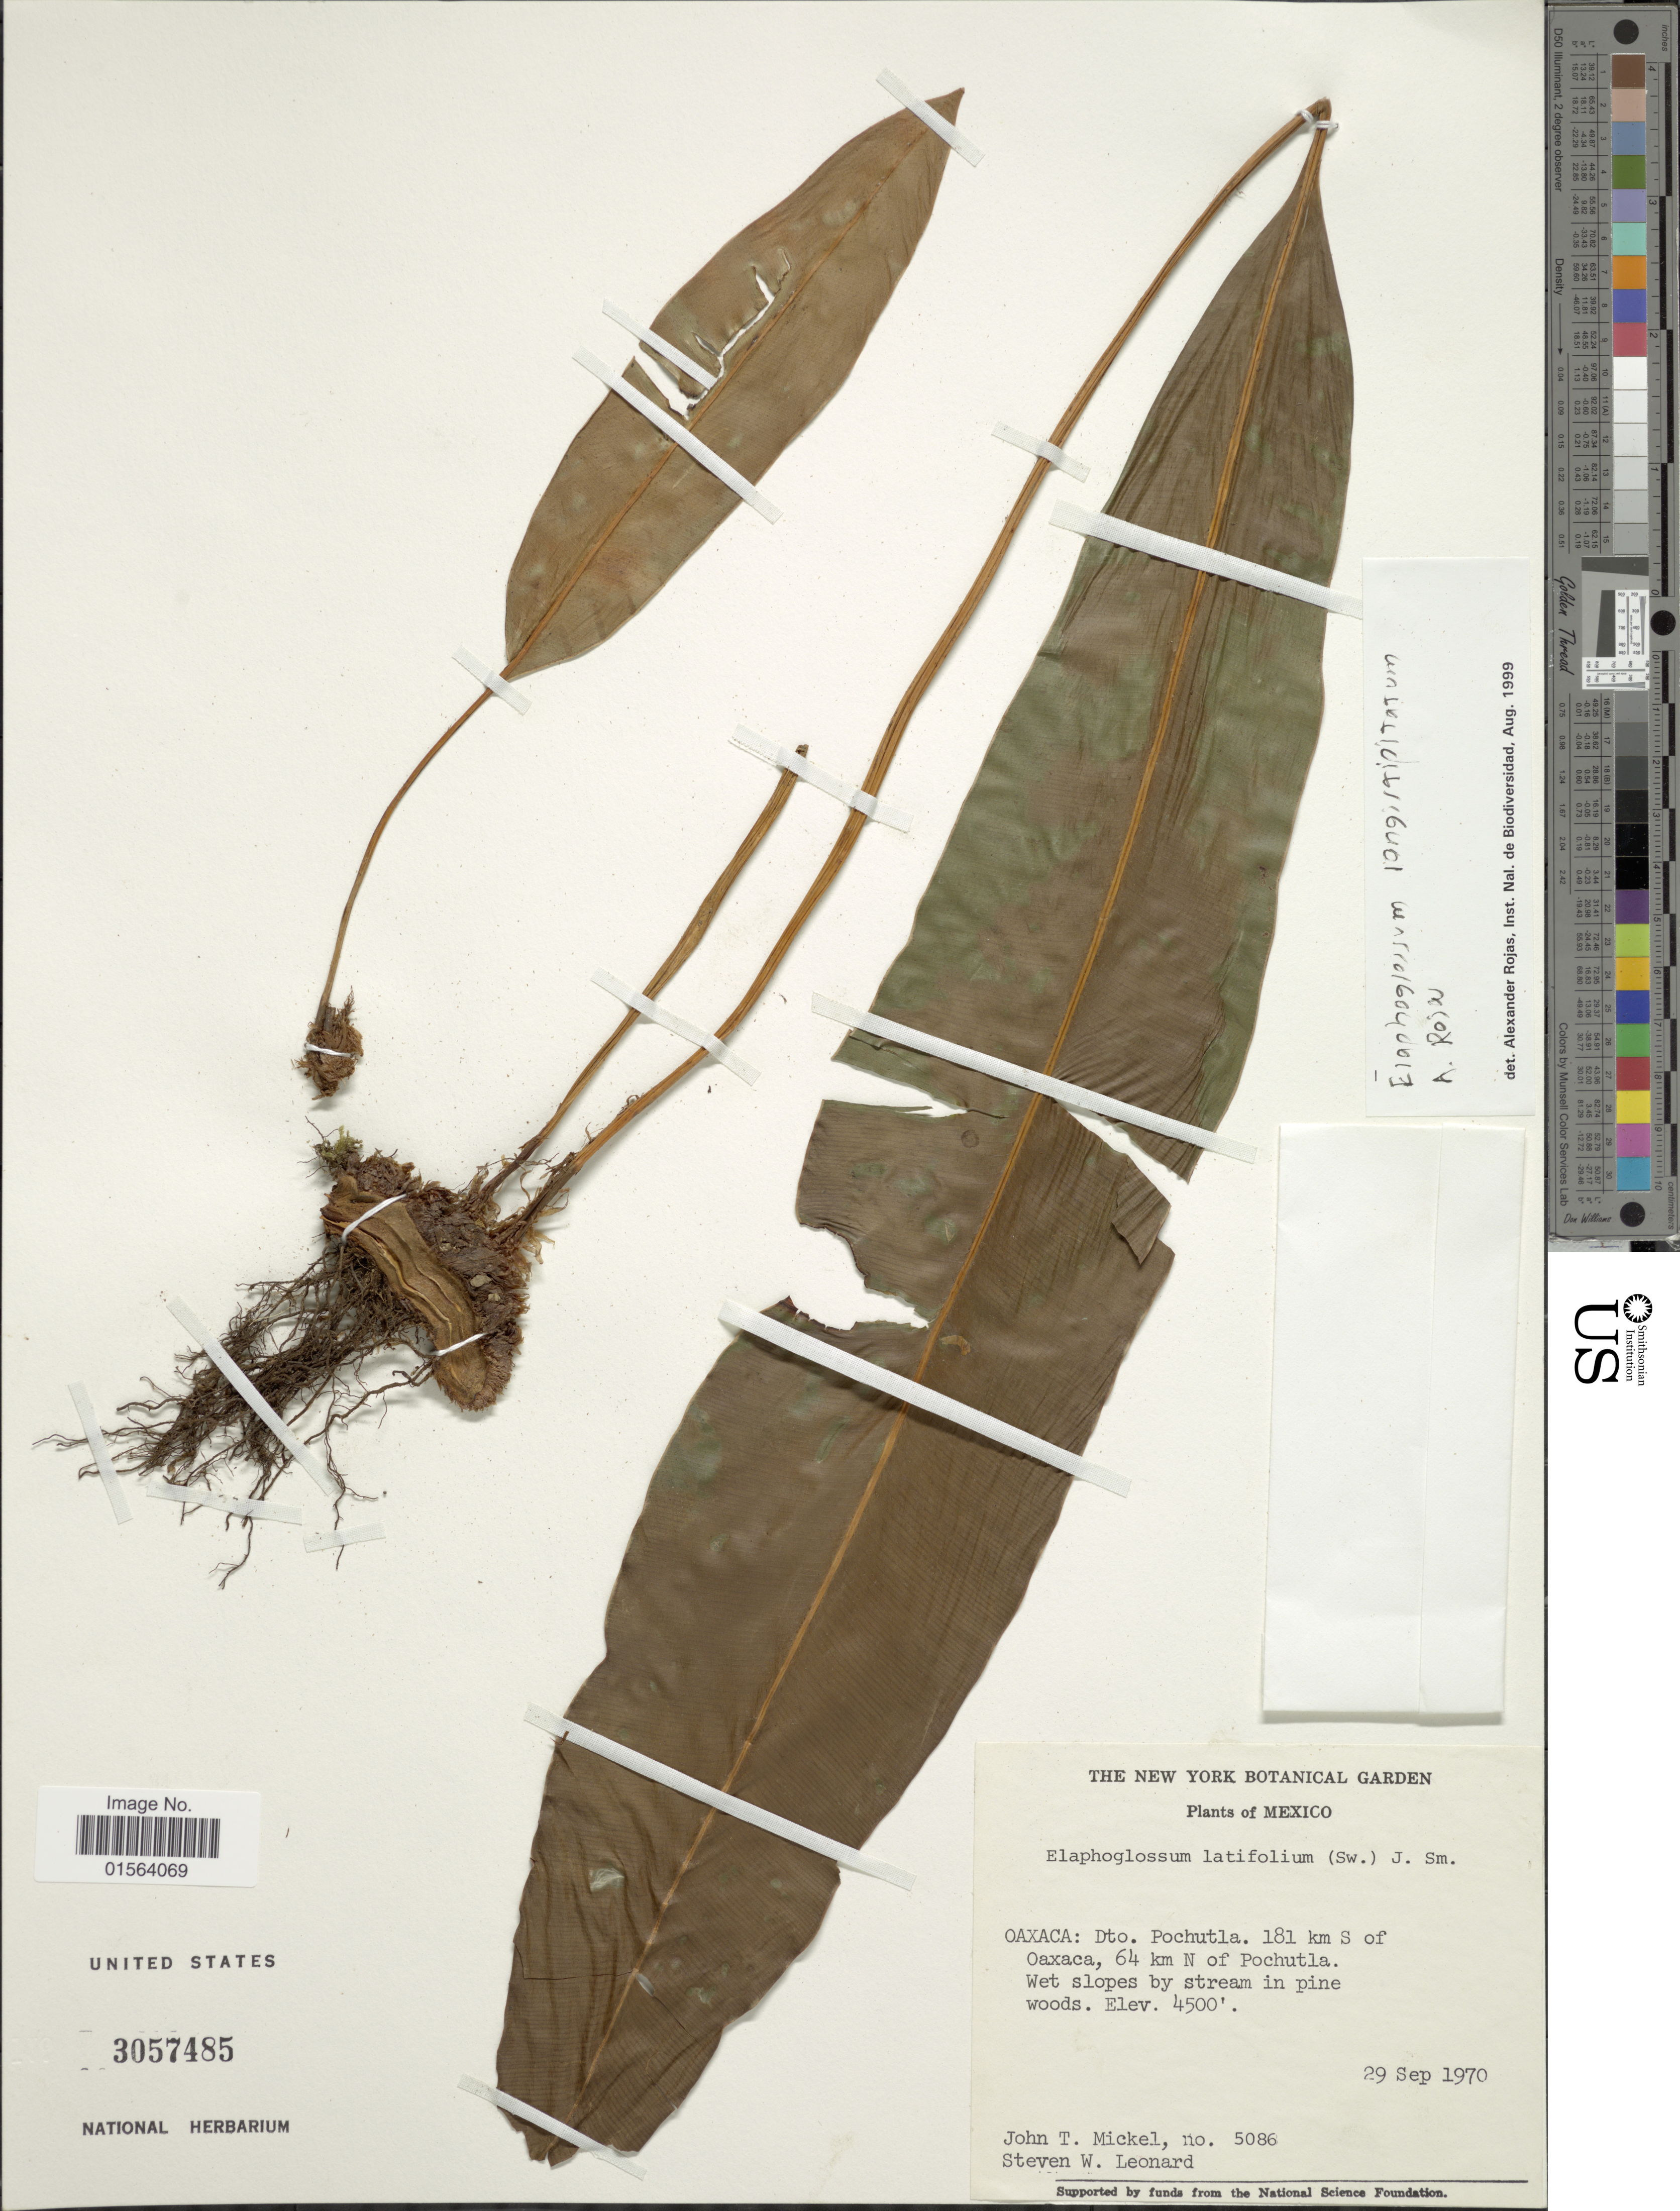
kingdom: Plantae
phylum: Tracheophyta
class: Polypodiopsida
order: Polypodiales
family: Dryopteridaceae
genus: Elaphoglossum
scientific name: Elaphoglossum latifolium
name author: (Sw.) J. Sm.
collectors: H. von Türckheim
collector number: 2/1862*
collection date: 1907-08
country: Guatemala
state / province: Alta Verapaz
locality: Dept. Alta Verapaz, Coban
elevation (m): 1350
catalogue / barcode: US 826244